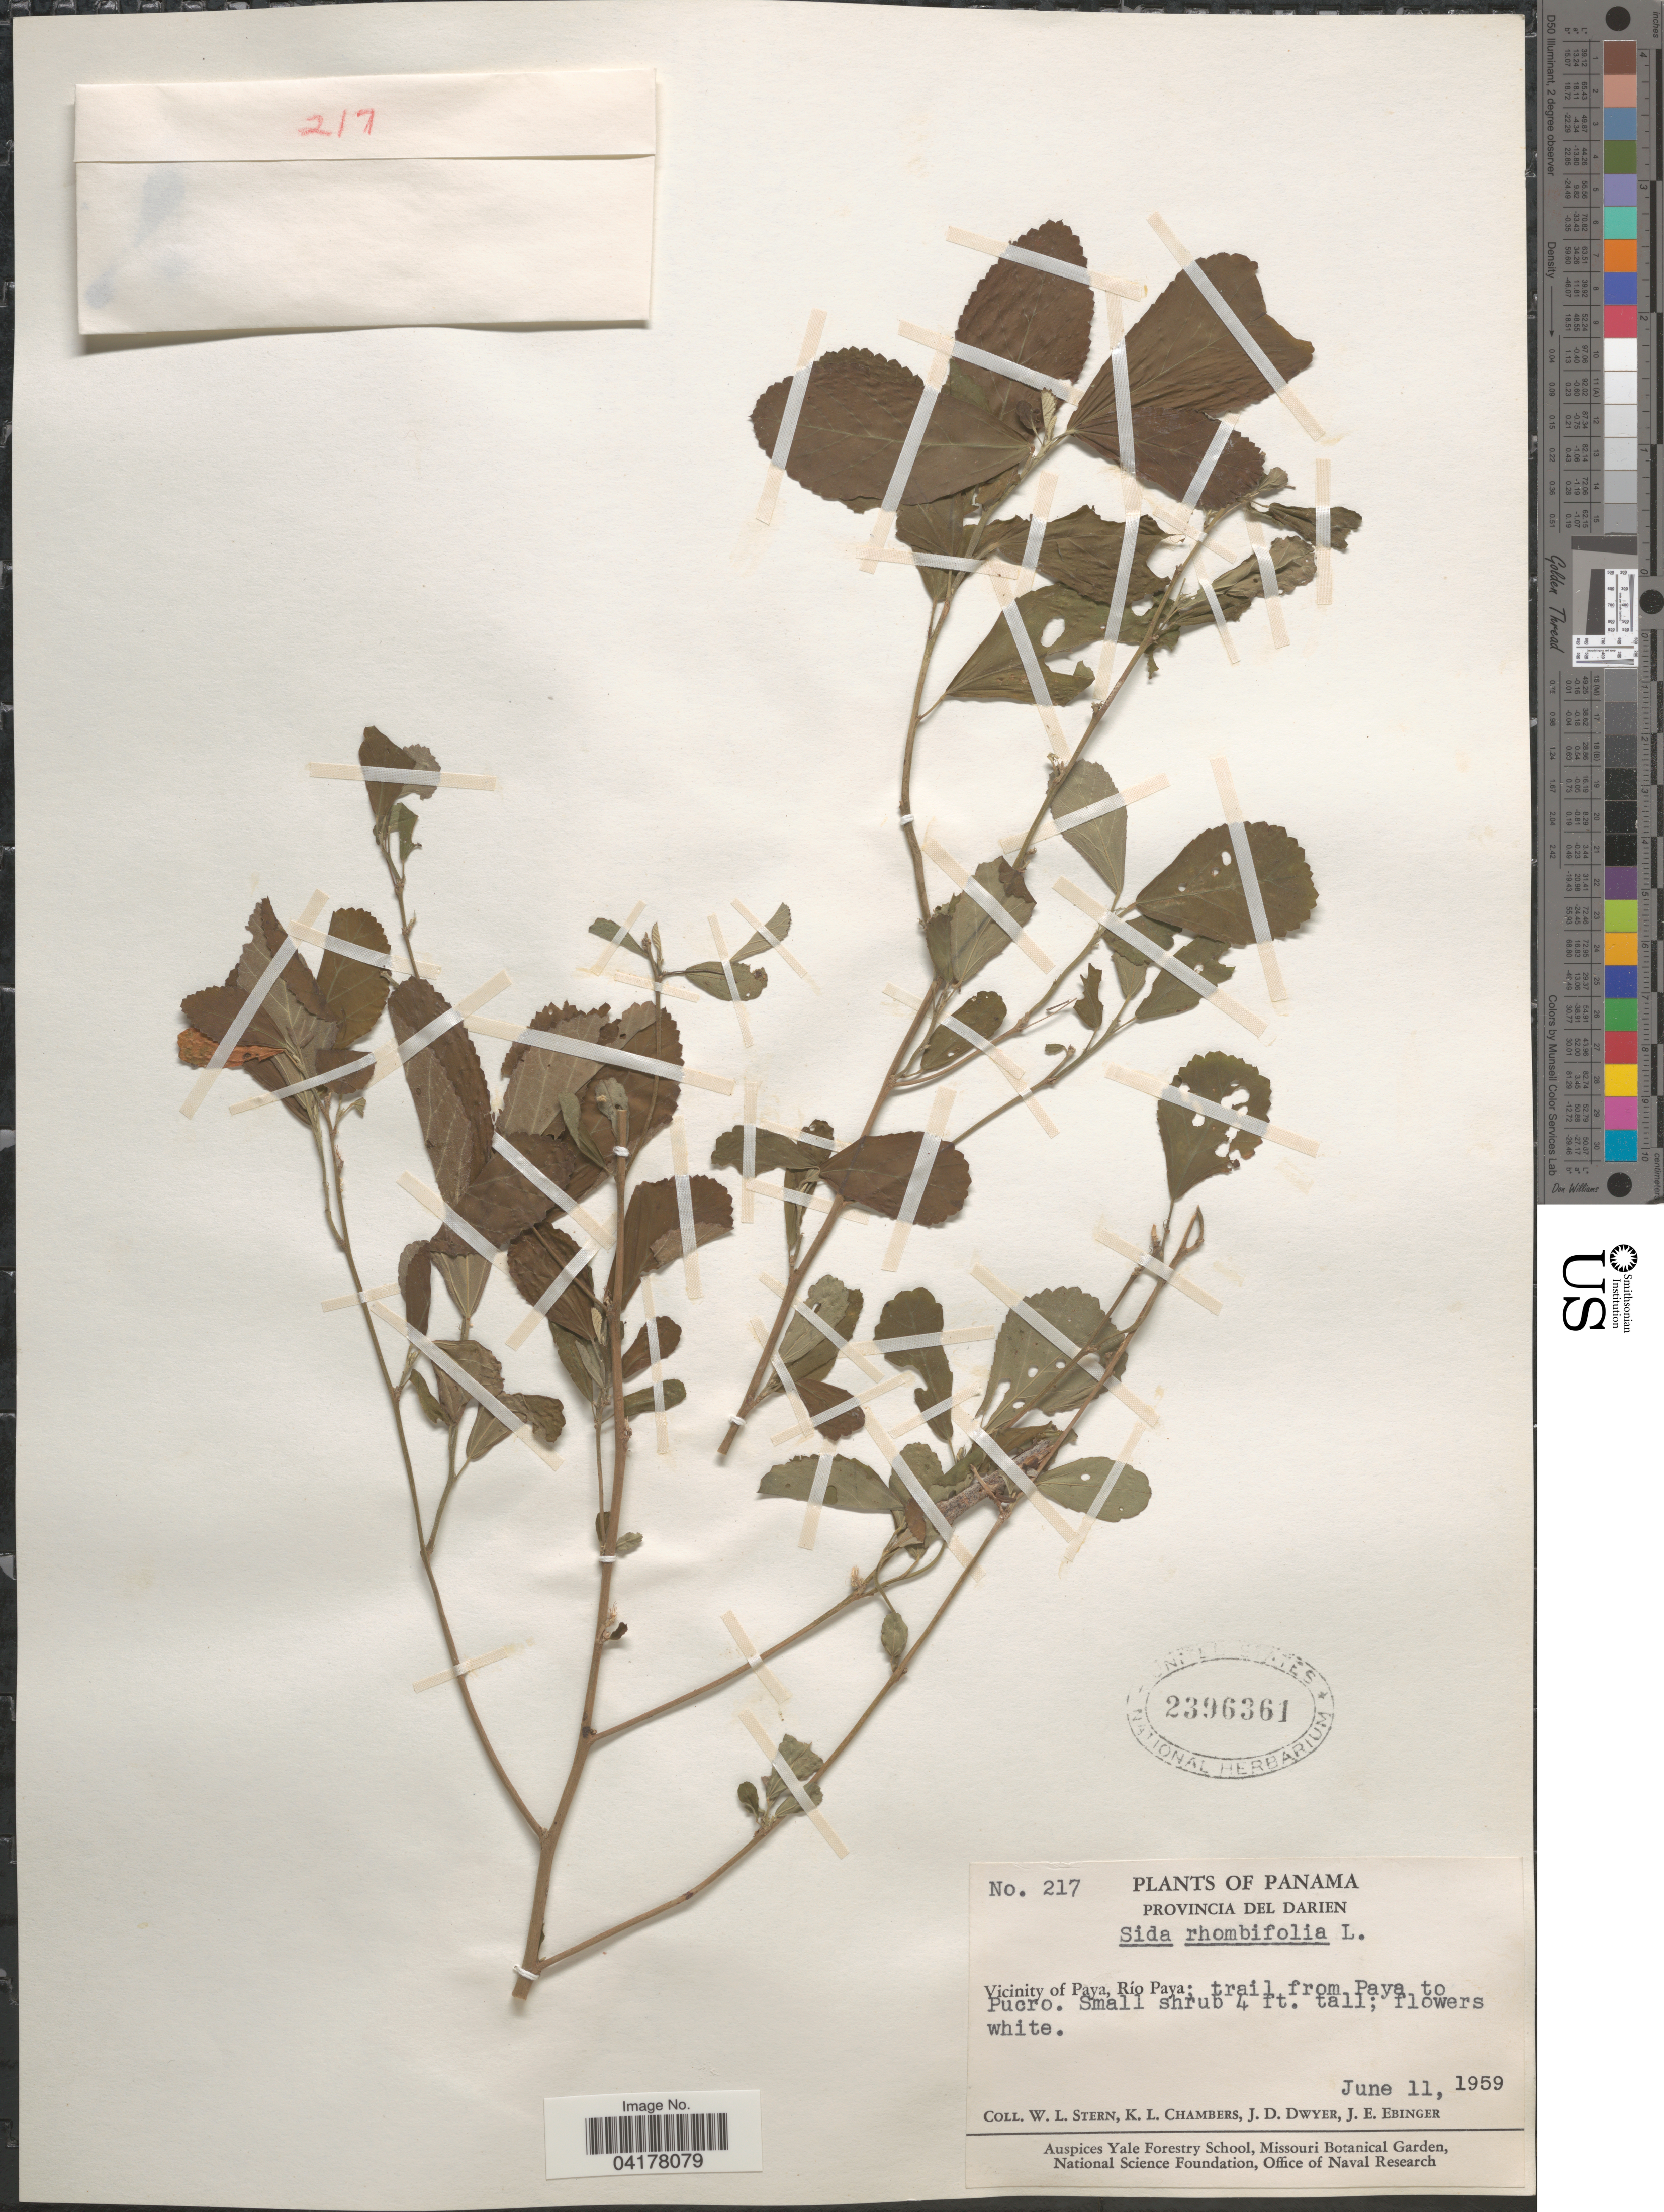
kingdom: Plantae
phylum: Tracheophyta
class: Magnoliopsida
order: Malvales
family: Malvaceae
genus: Sida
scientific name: Sida rhombifolia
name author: L.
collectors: W. L. Stern, K. Chambers, J. D. Dwyer & J. Ebinger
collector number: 217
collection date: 1959-06-11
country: Panama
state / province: Darien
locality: Vicinity of Paya, Río Paya; trail from Paya to Pucro.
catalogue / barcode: US 2396361